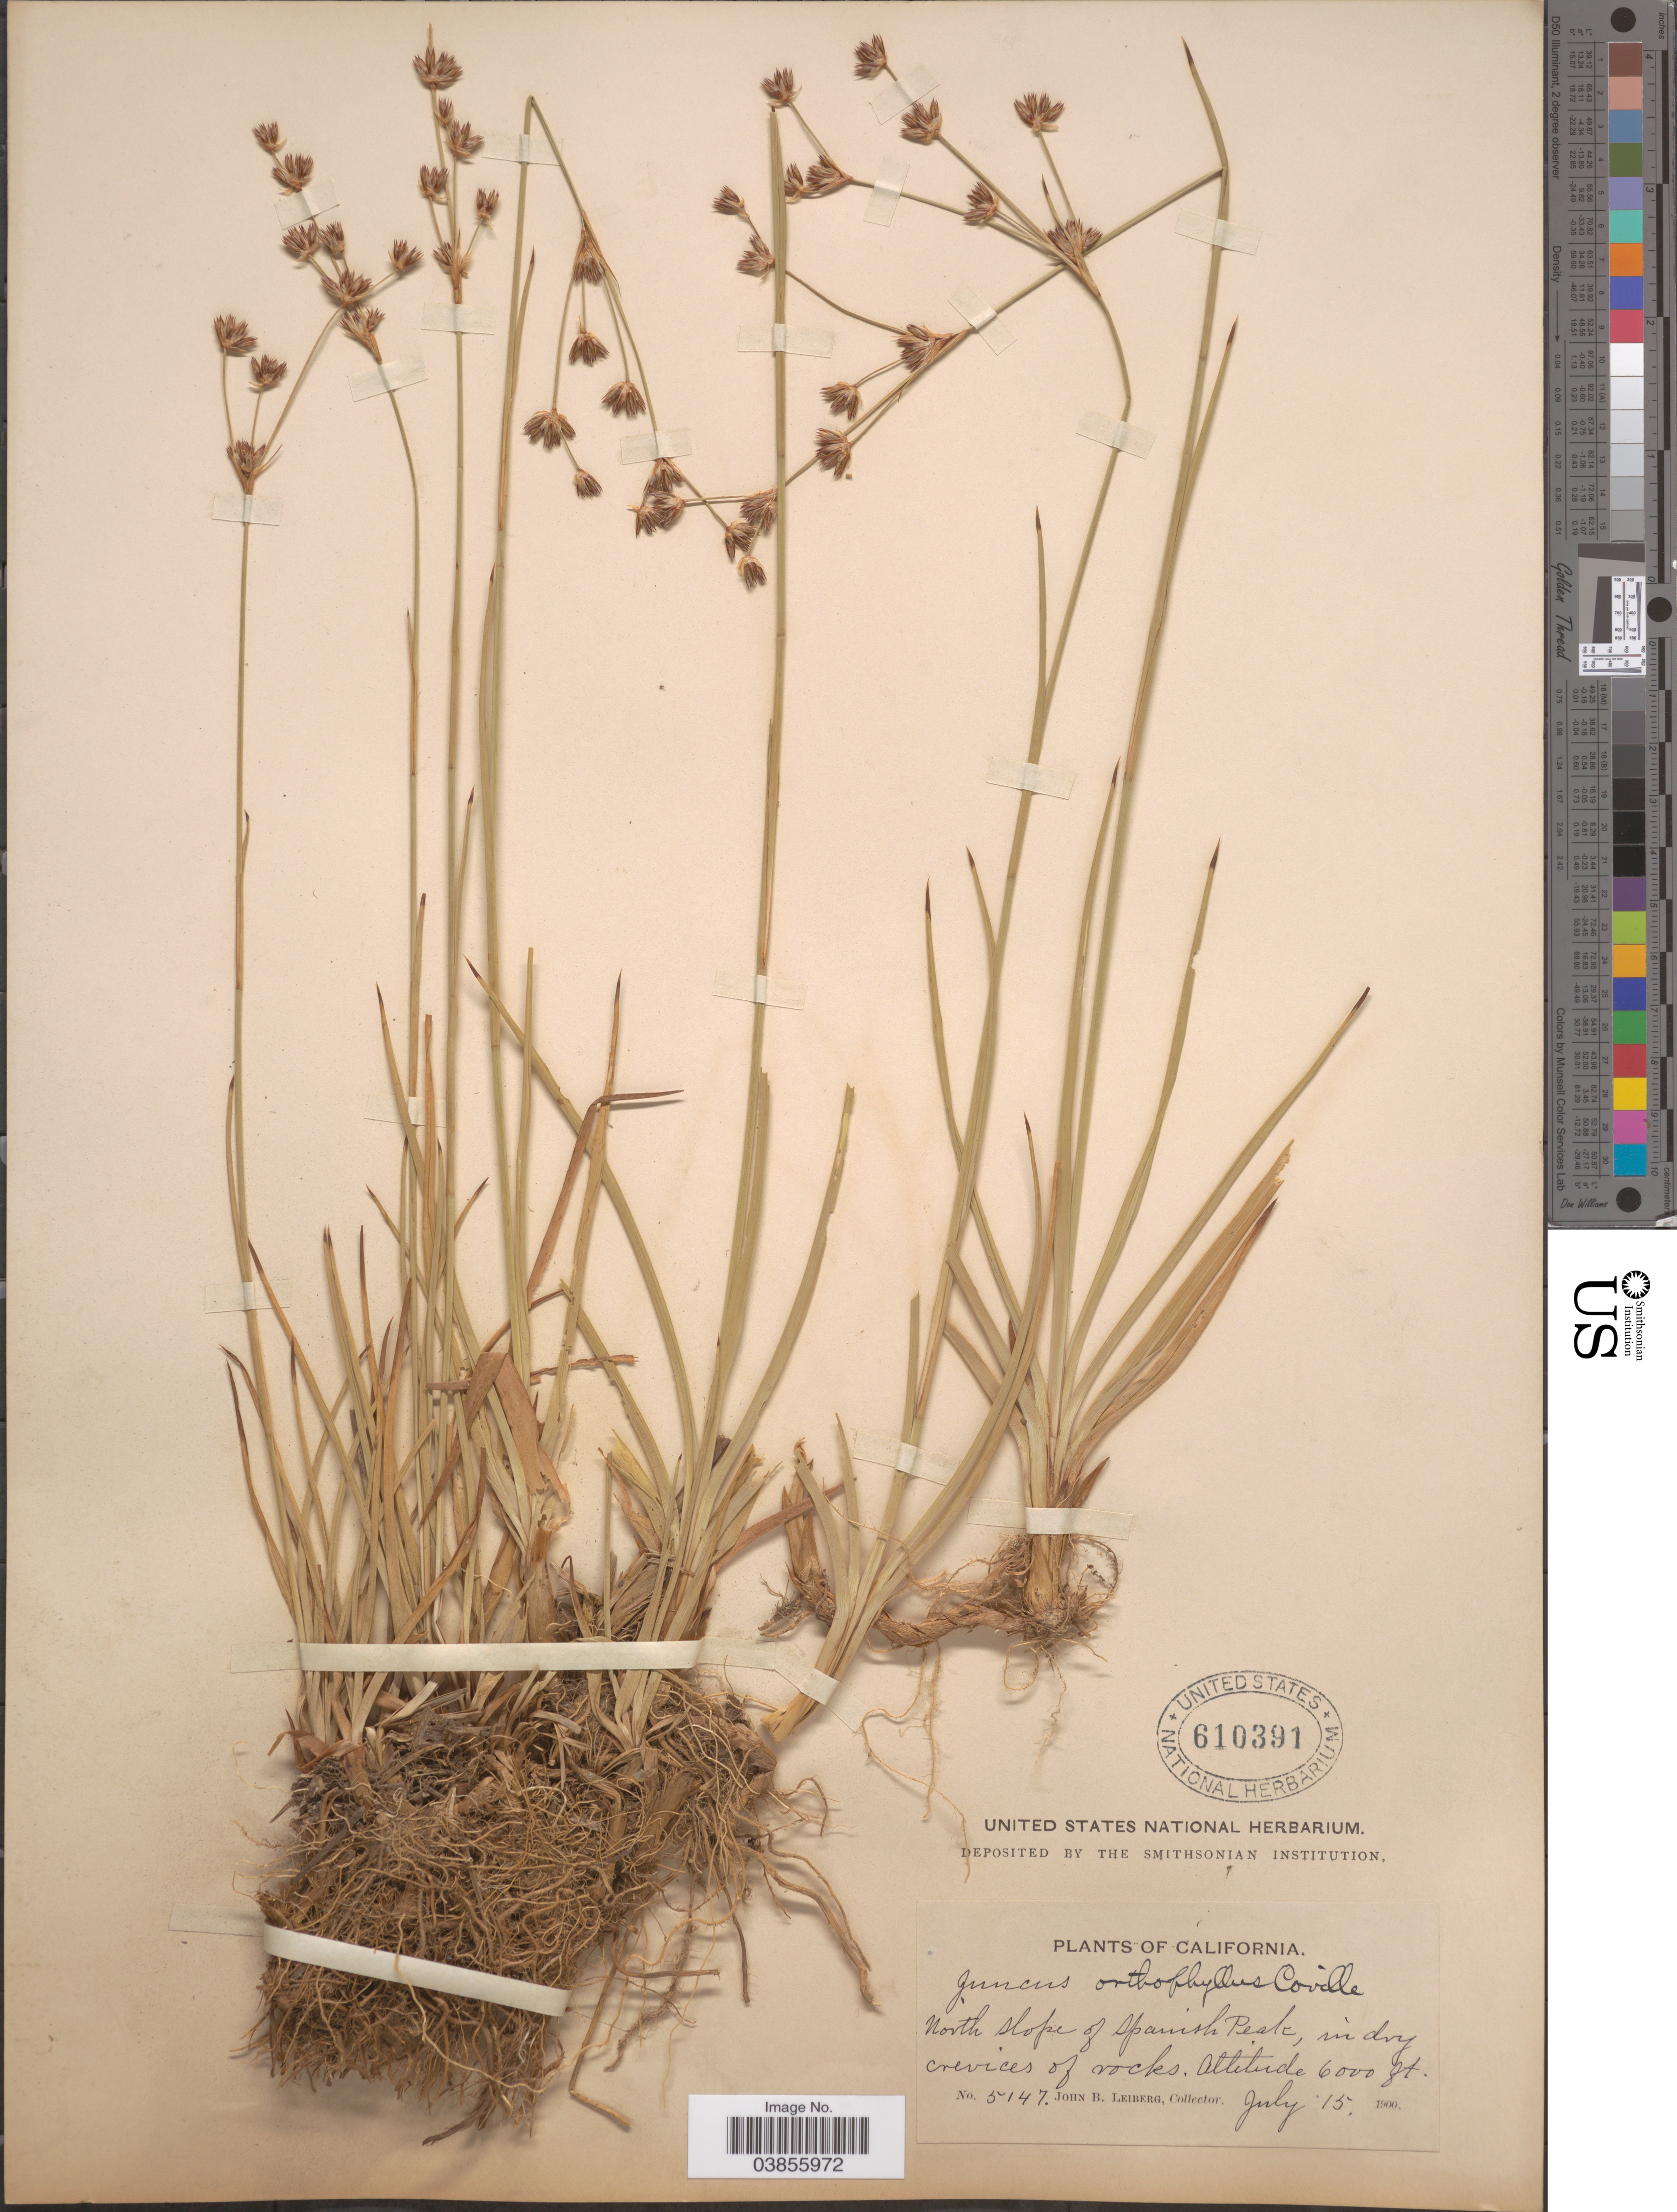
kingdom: Plantae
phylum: Tracheophyta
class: Liliopsida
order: Poales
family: Juncaceae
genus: Juncus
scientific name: Juncus orthophyllus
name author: Coville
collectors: J. B. Leiberg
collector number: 5147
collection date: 1900-07-15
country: United States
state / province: California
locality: North slope of Spanish Peak.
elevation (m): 1829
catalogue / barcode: US 610391